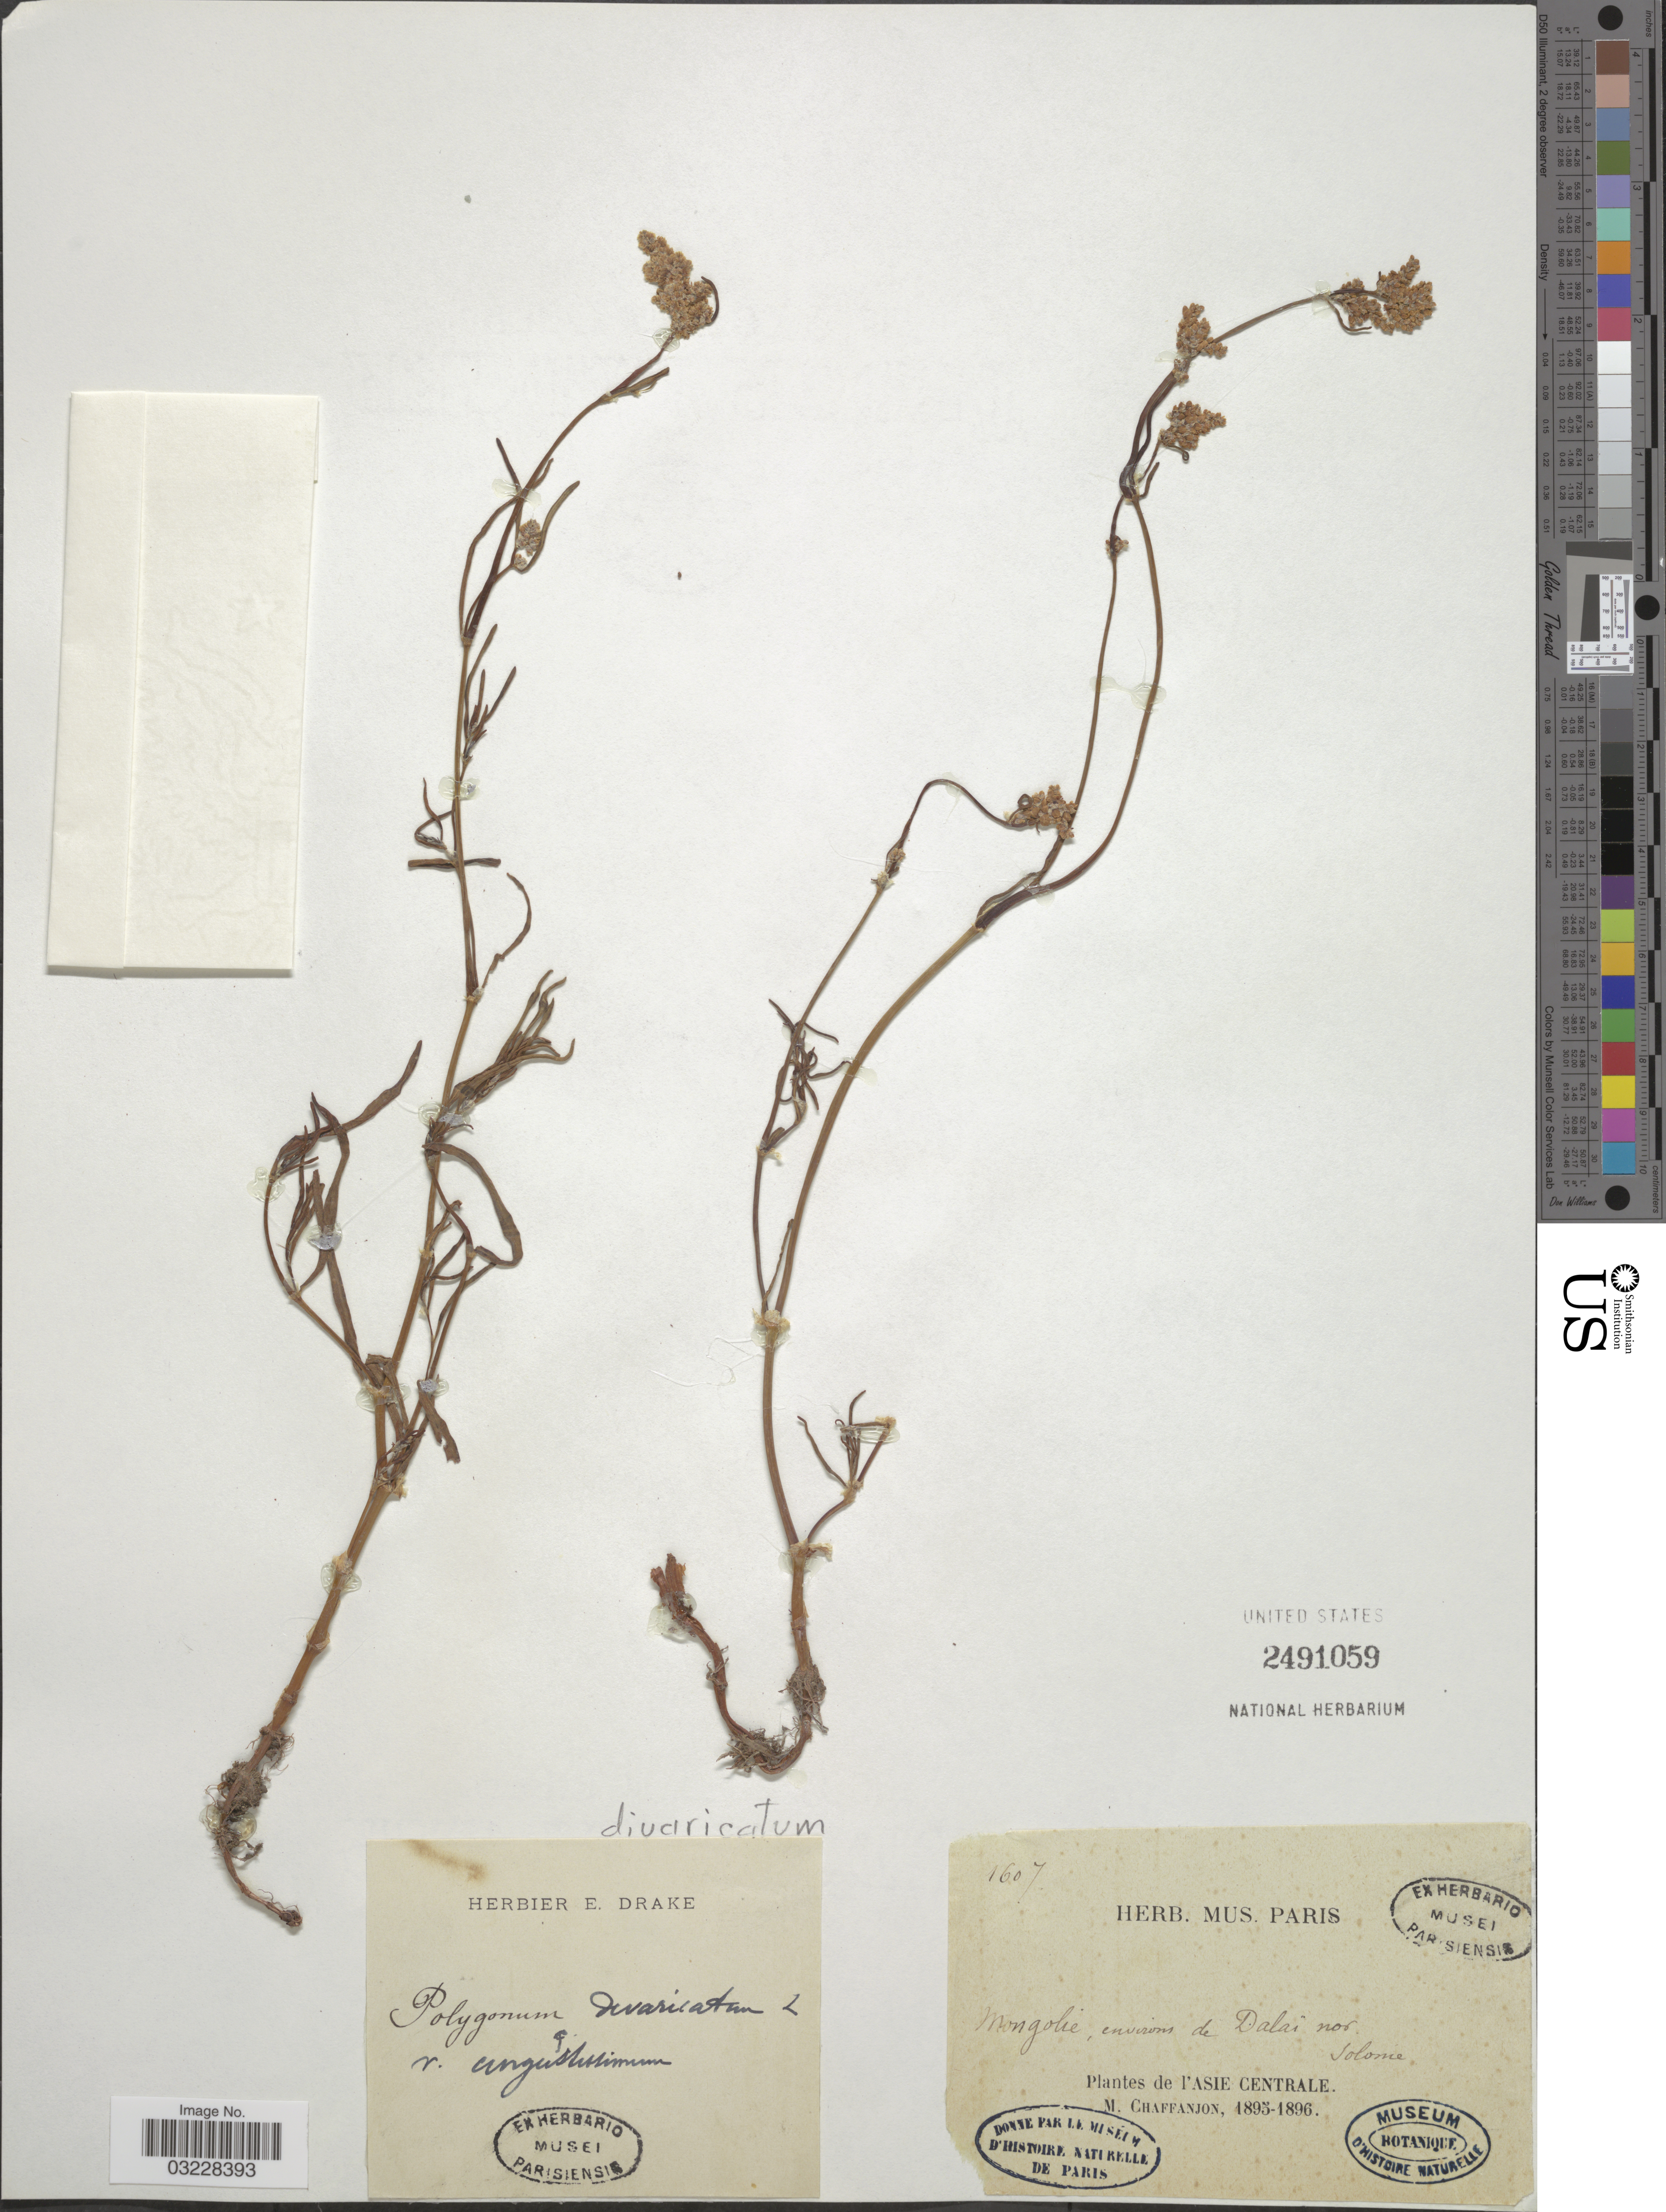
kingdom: Plantae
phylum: Tracheophyta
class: Magnoliopsida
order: Caryophyllales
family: Polygonaceae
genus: Koenigia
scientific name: Koenigia angustifolia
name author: (Pall.) Chepinoga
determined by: Strong, Mark T., (BOT), Smithsonian Institution - National Museum of Natural History (UNITED STATES)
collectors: M. Chaffanjon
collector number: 1607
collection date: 1895/1896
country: Mongolia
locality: Mongolie, environs de Dalai nor Solomie. l'Asie Centrale.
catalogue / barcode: US 2491059